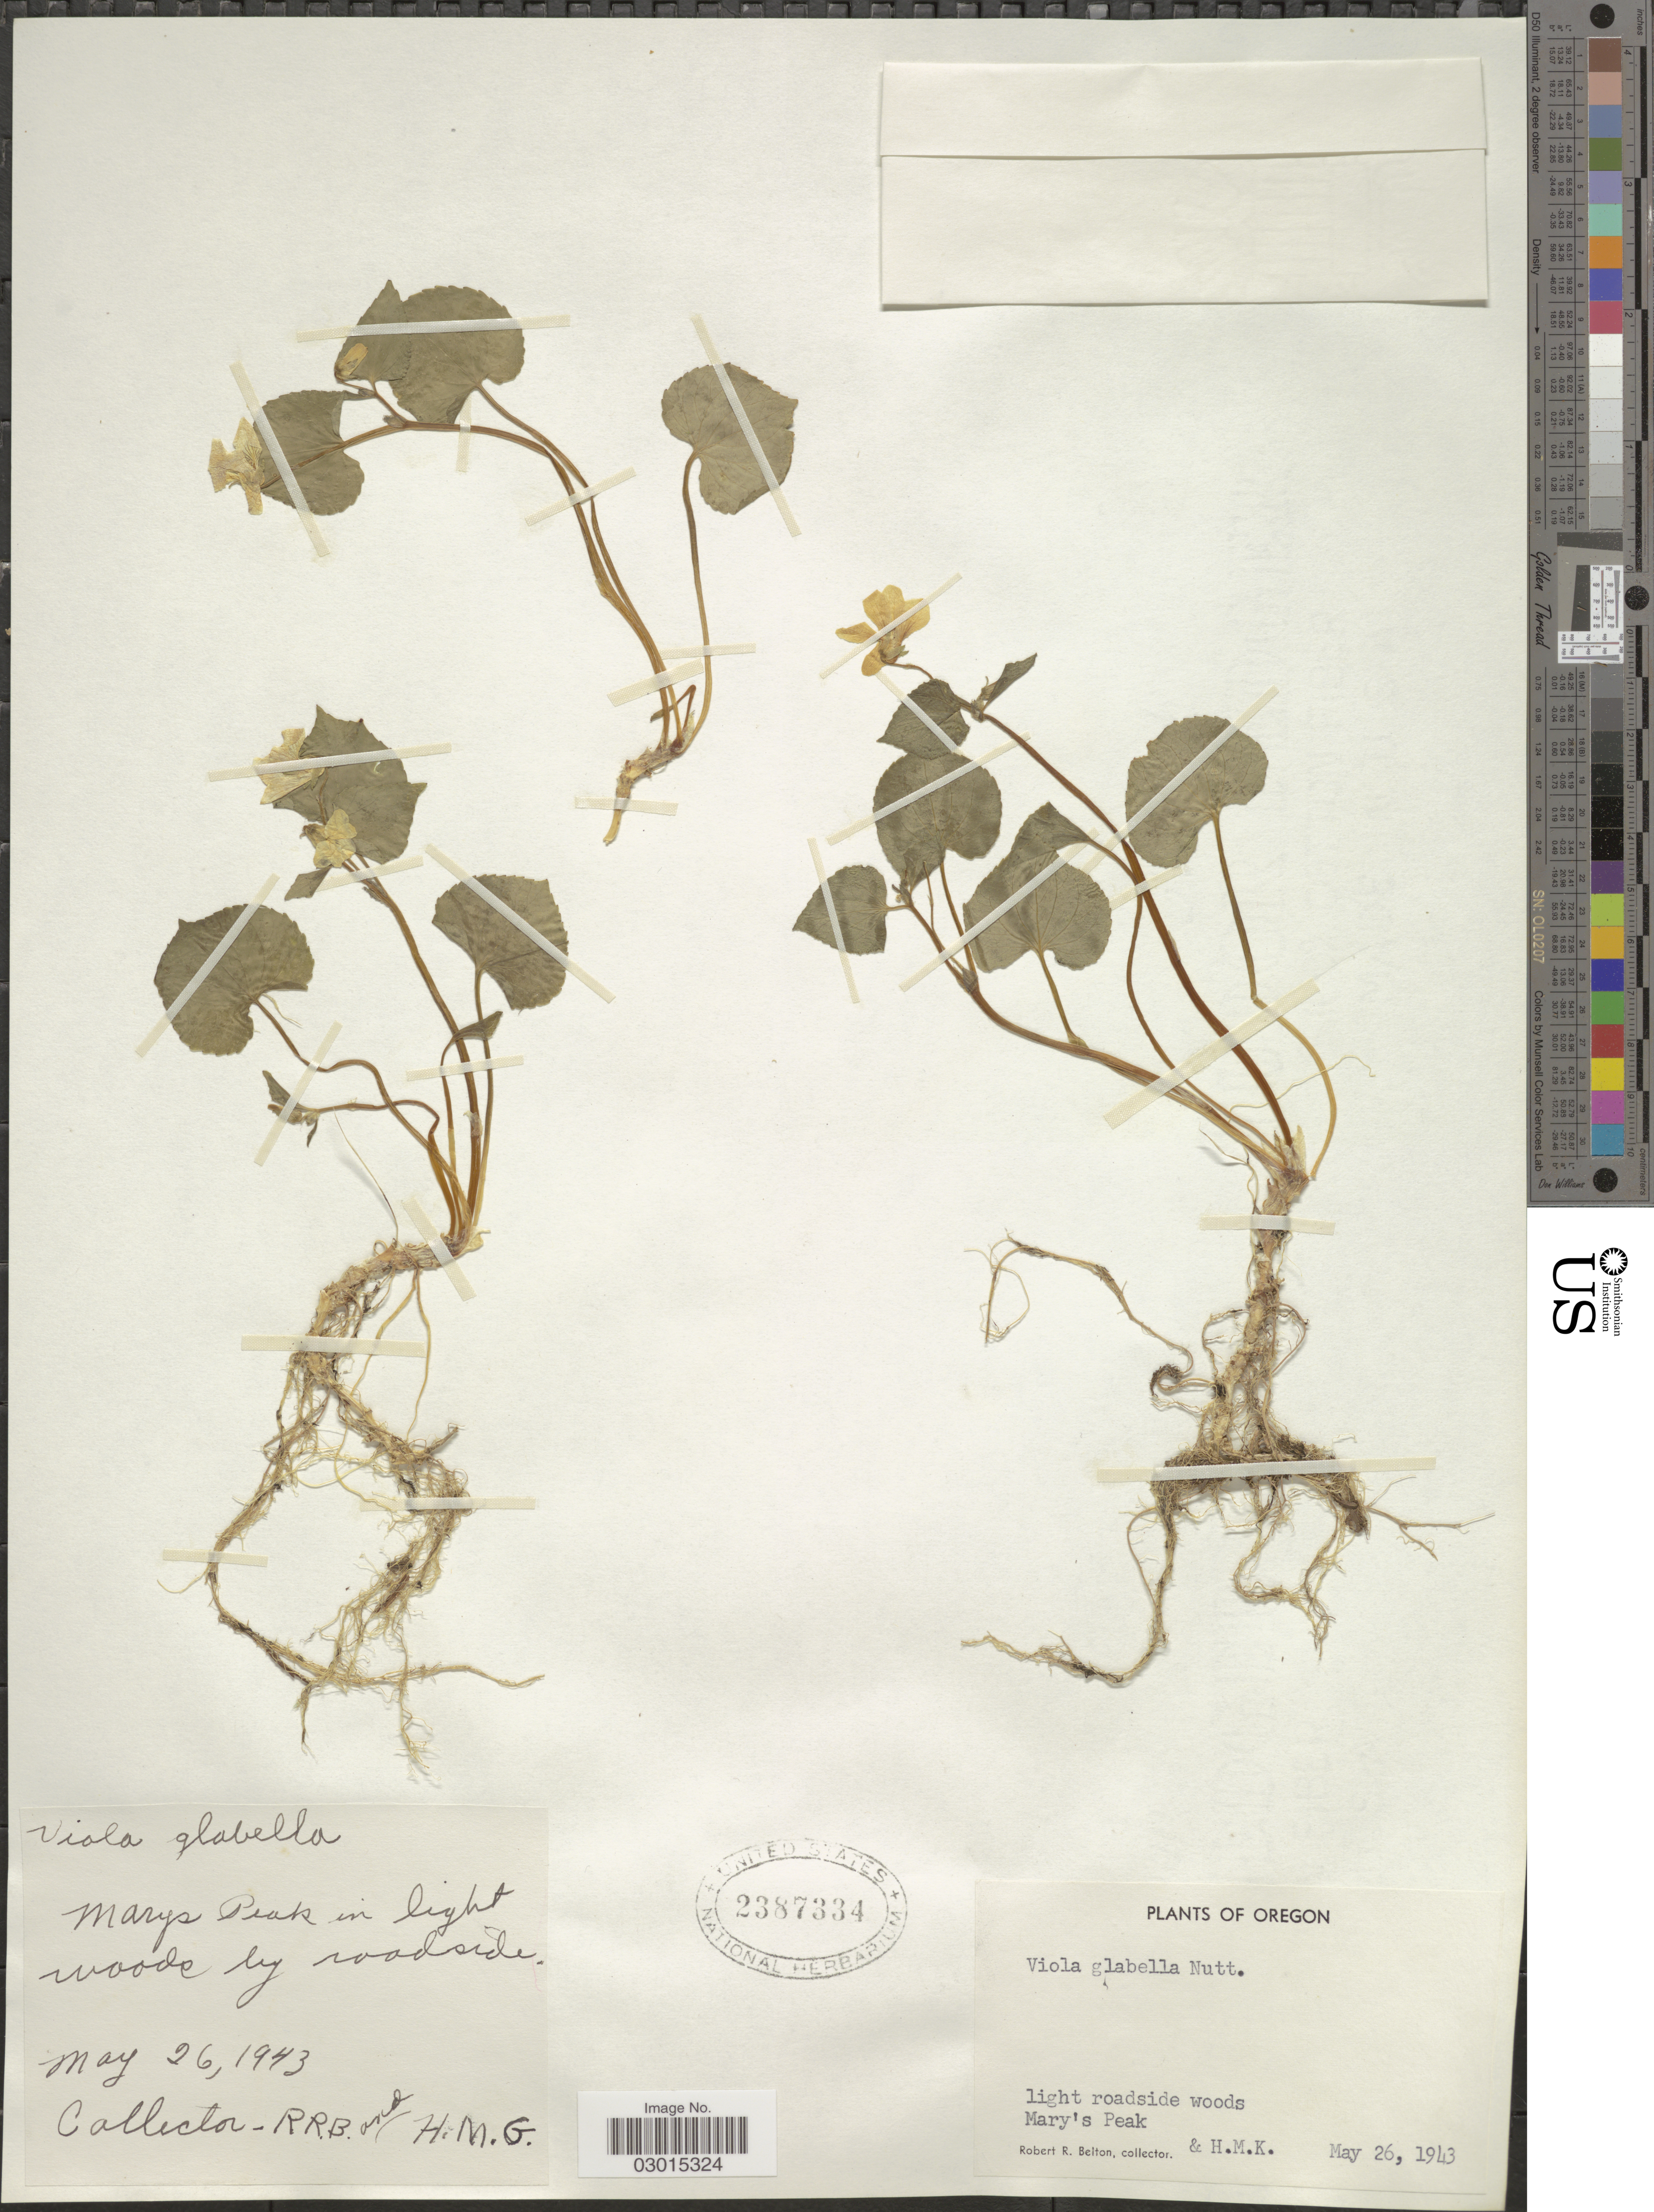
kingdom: Plantae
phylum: Tracheophyta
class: Magnoliopsida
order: Malpighiales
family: Violaceae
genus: Viola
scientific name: Viola glabella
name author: Nutt.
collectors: R. Belton & H. M. K.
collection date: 1943-05-26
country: United States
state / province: Oregon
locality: Mary's Peak.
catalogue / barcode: US 2387334